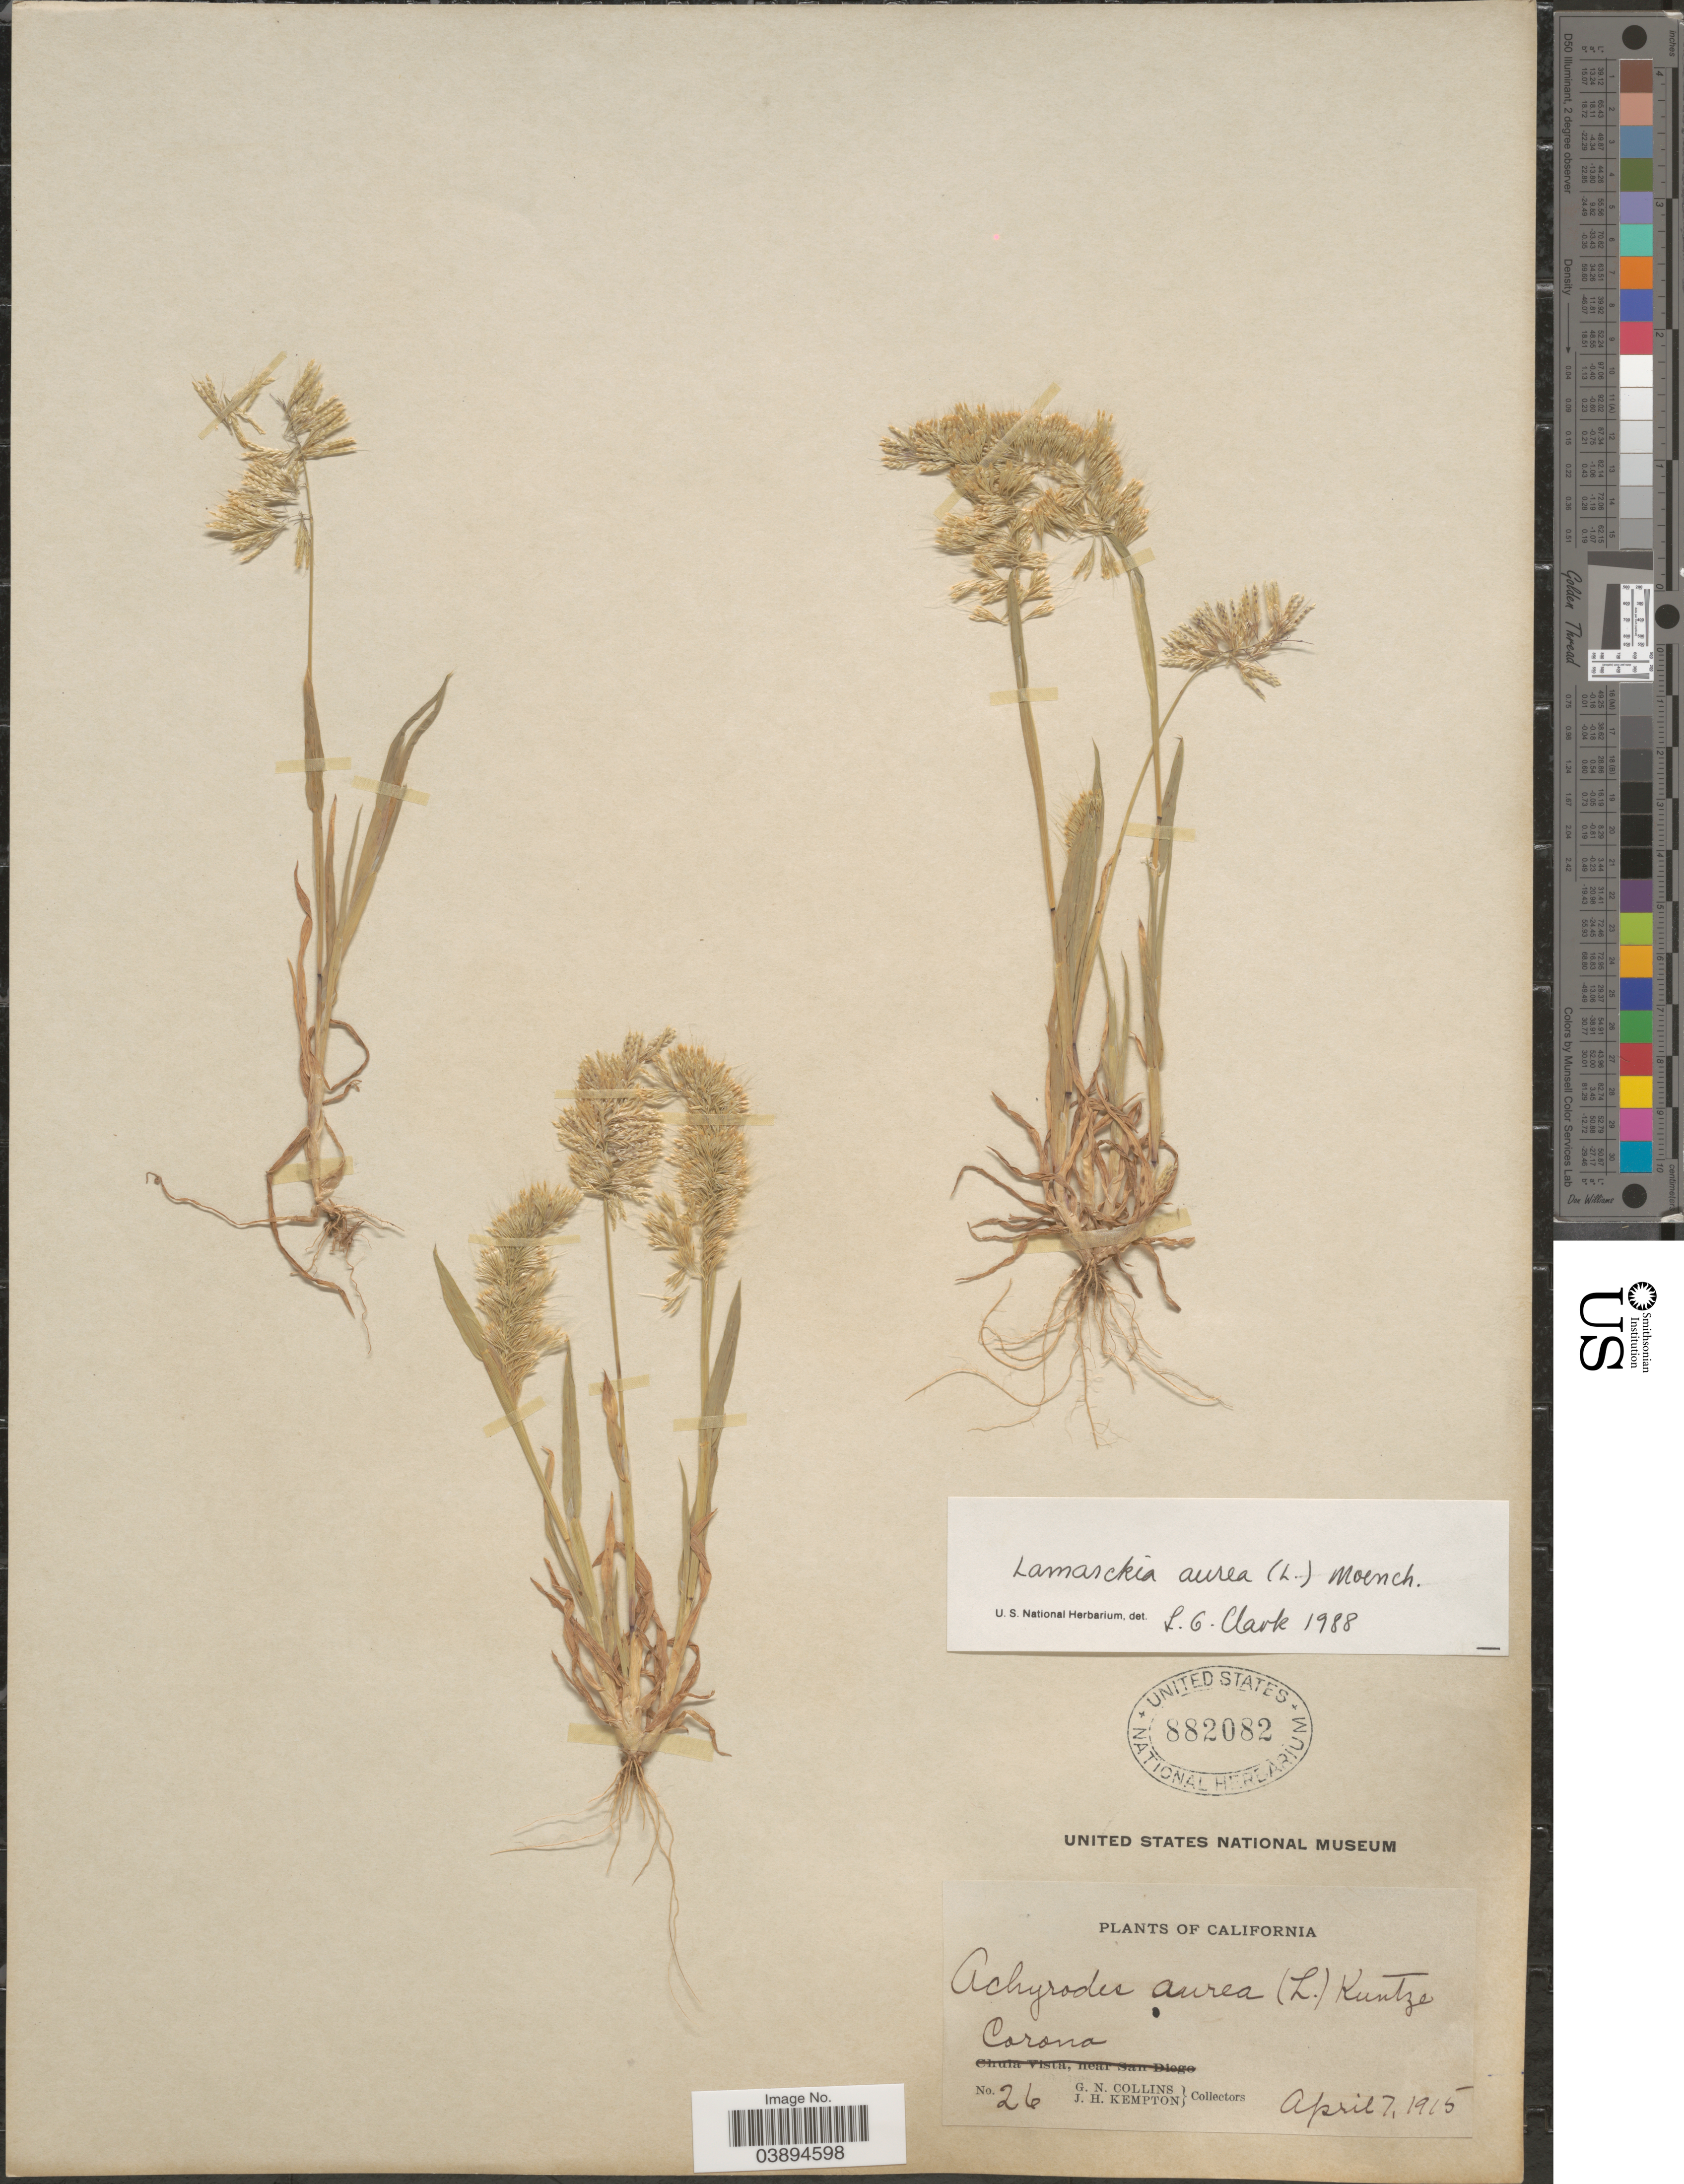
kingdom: Plantae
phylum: Tracheophyta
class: Liliopsida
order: Poales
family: Poaceae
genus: Lamarckia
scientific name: Lamarckia aurea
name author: (L.) Moench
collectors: G. Collins & J. H. Kempton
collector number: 26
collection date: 1915-04-07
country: United States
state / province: California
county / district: Riverside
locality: Corona.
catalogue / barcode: US 882082